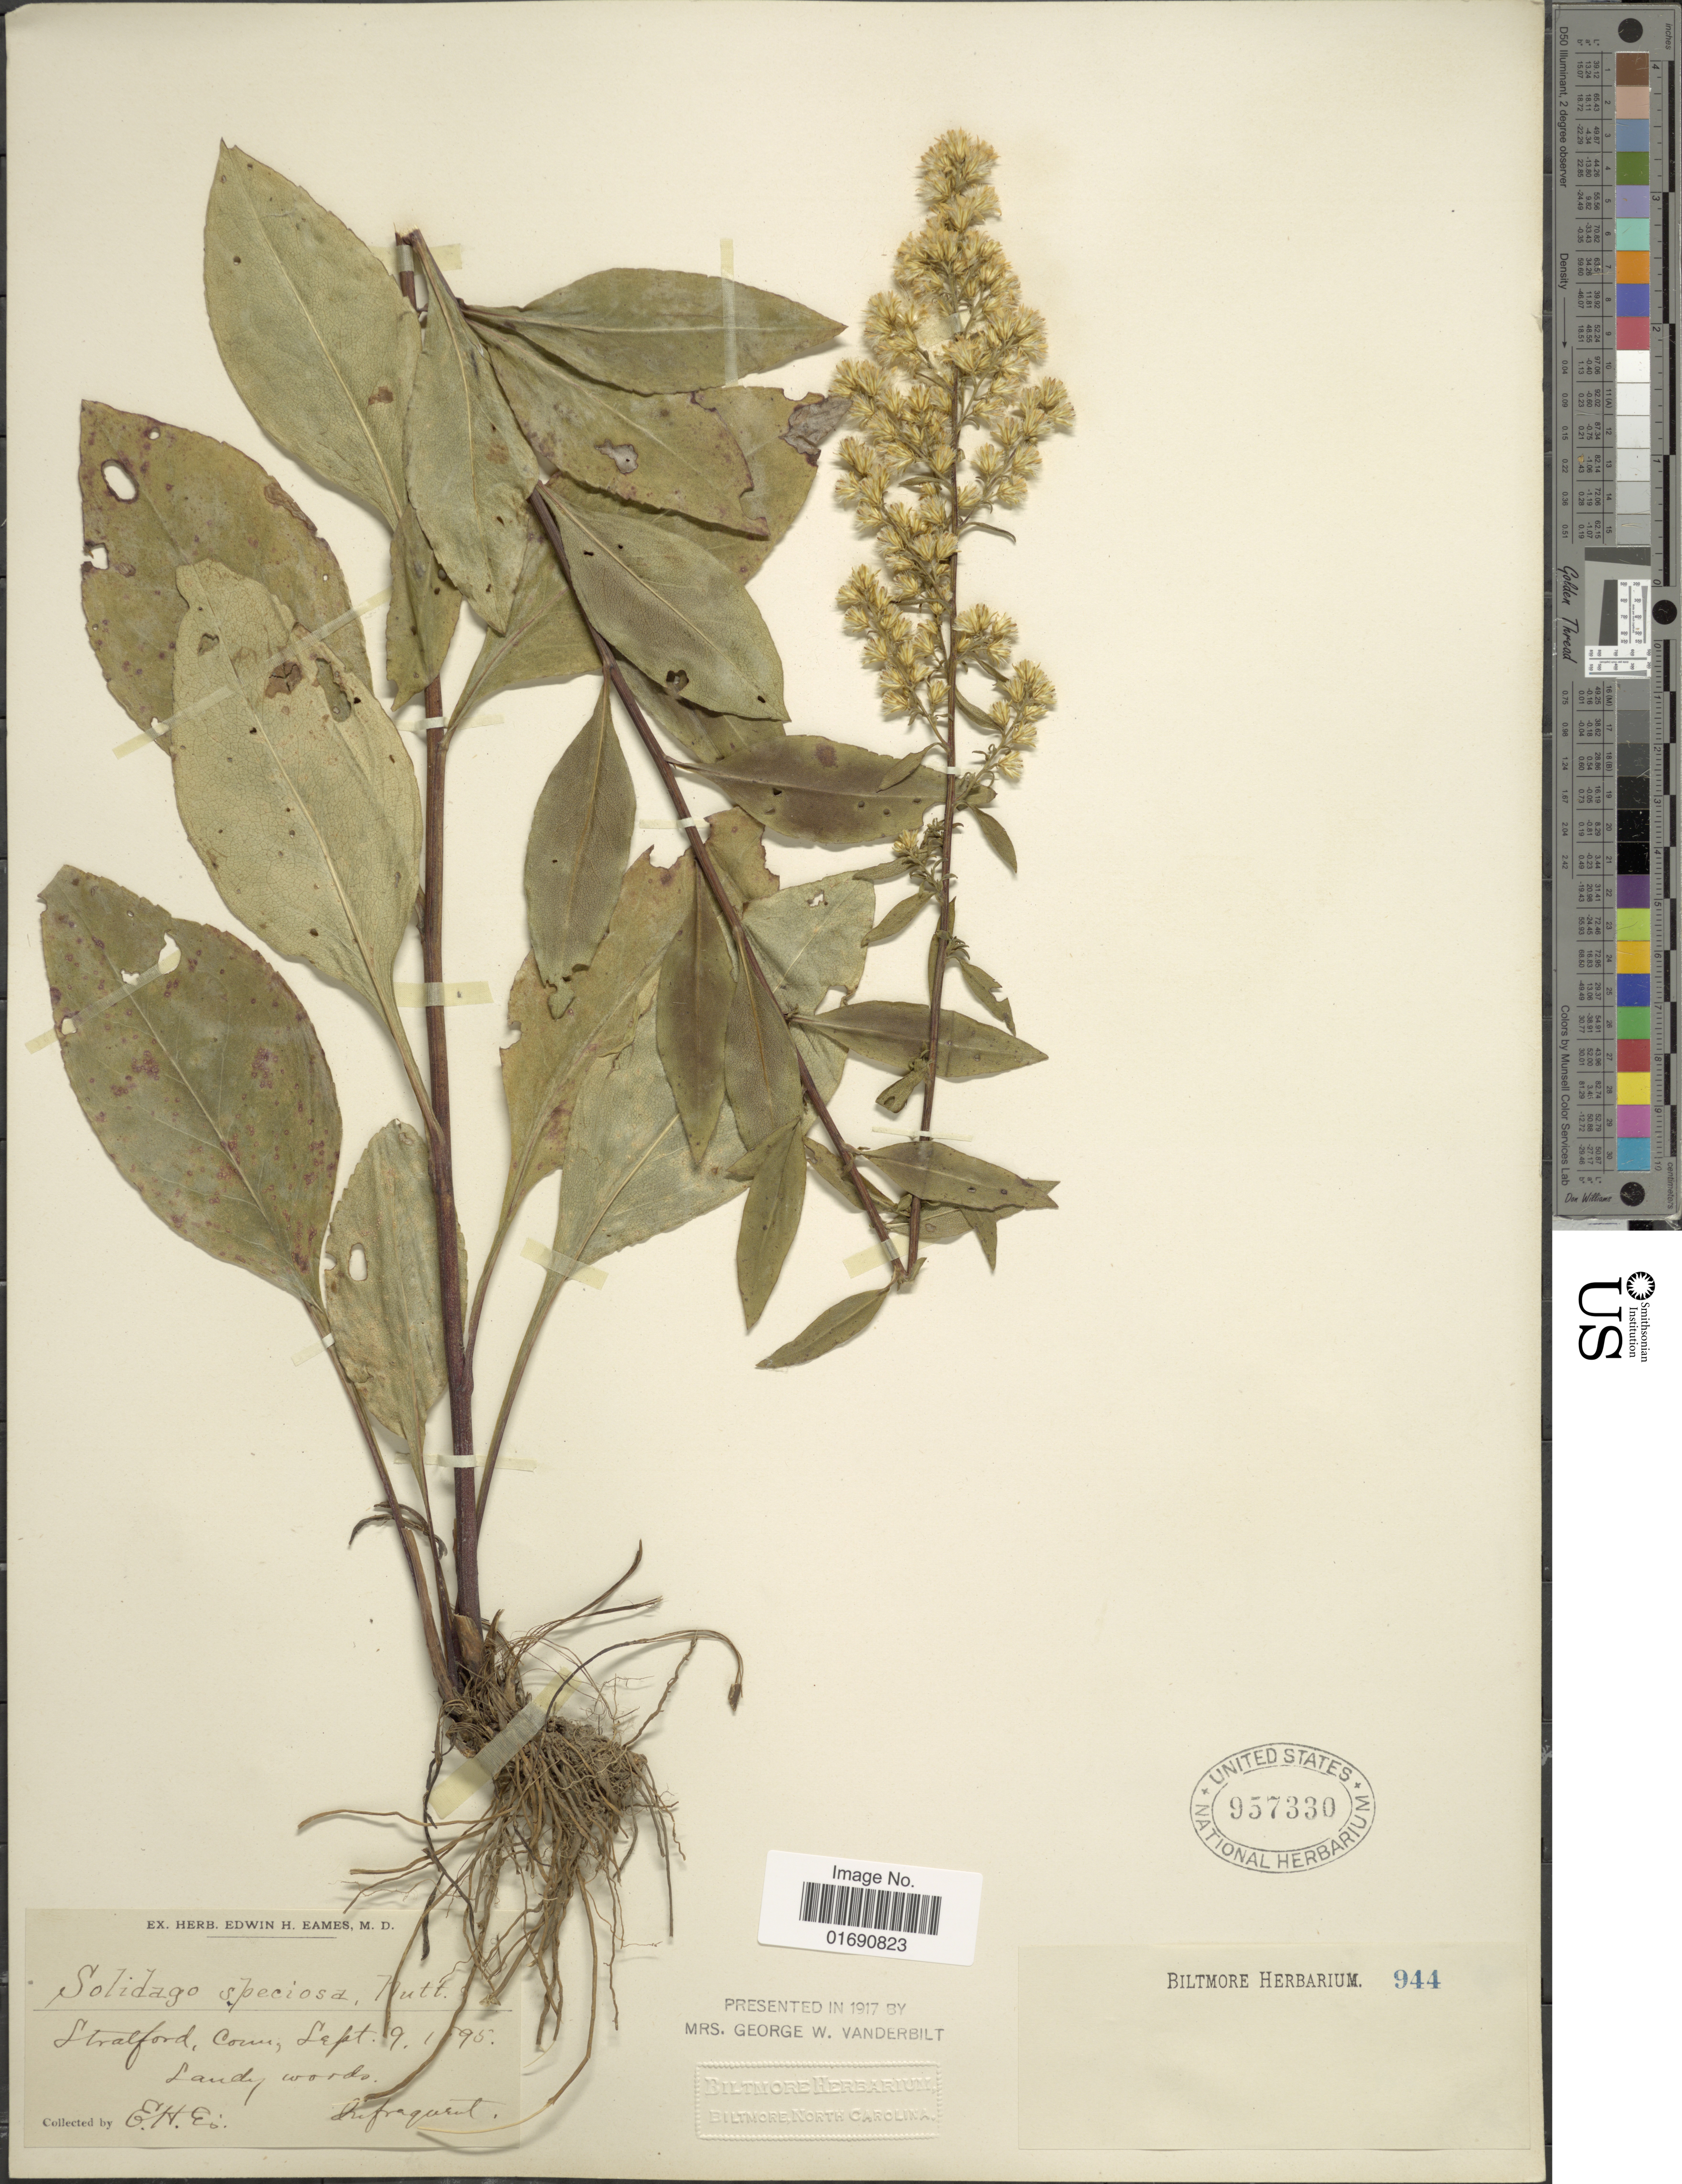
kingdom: Plantae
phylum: Tracheophyta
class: Magnoliopsida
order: Asterales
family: Asteraceae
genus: Solidago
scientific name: Solidago speciosa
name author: Nutt.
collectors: E. H. Eames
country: United States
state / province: Connecticut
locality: Stralford, Sandy woods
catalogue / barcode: US 957330